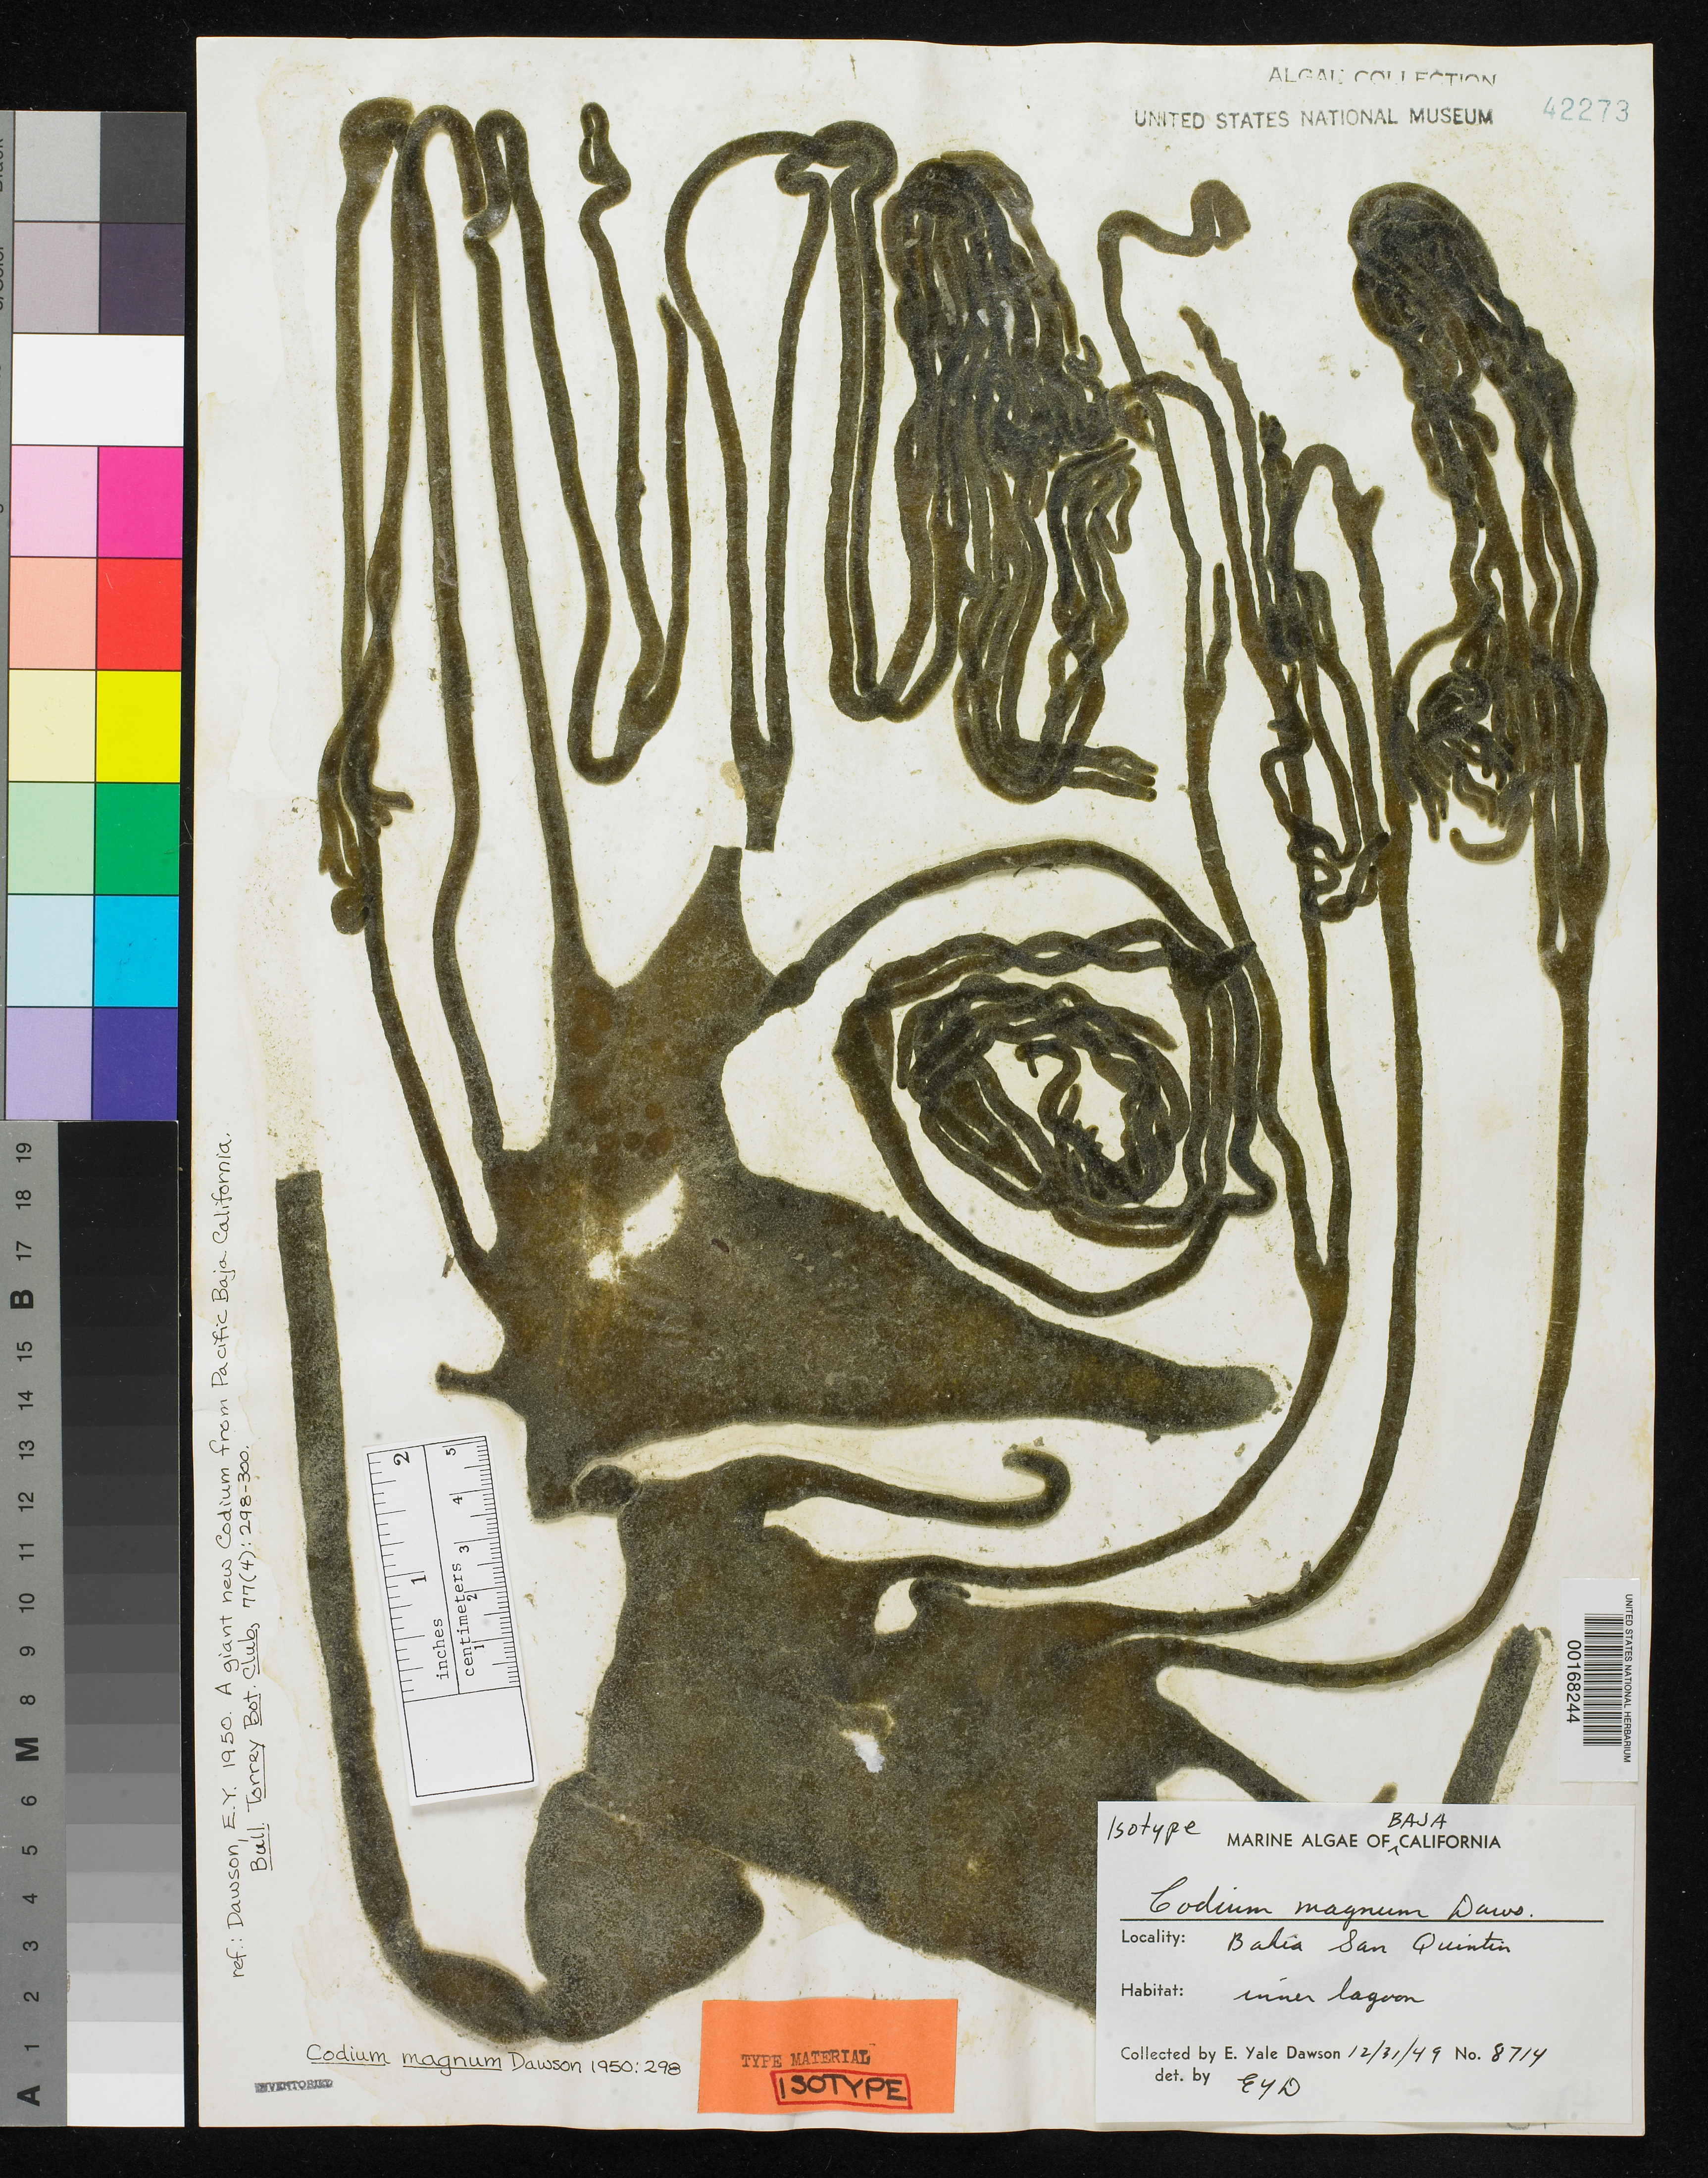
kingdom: Plantae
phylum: Chlorophyta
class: Ulvophyceae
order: Bryopsidales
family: Codiaceae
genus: Codium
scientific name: Codium magnum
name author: E.Y. Dawson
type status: Isotype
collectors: E. Y. Dawson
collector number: EYD 8714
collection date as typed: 31 Dec 1949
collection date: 1949-12-31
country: Mexico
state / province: Baja California Norte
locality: Bahia San Quintin.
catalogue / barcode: US 42273